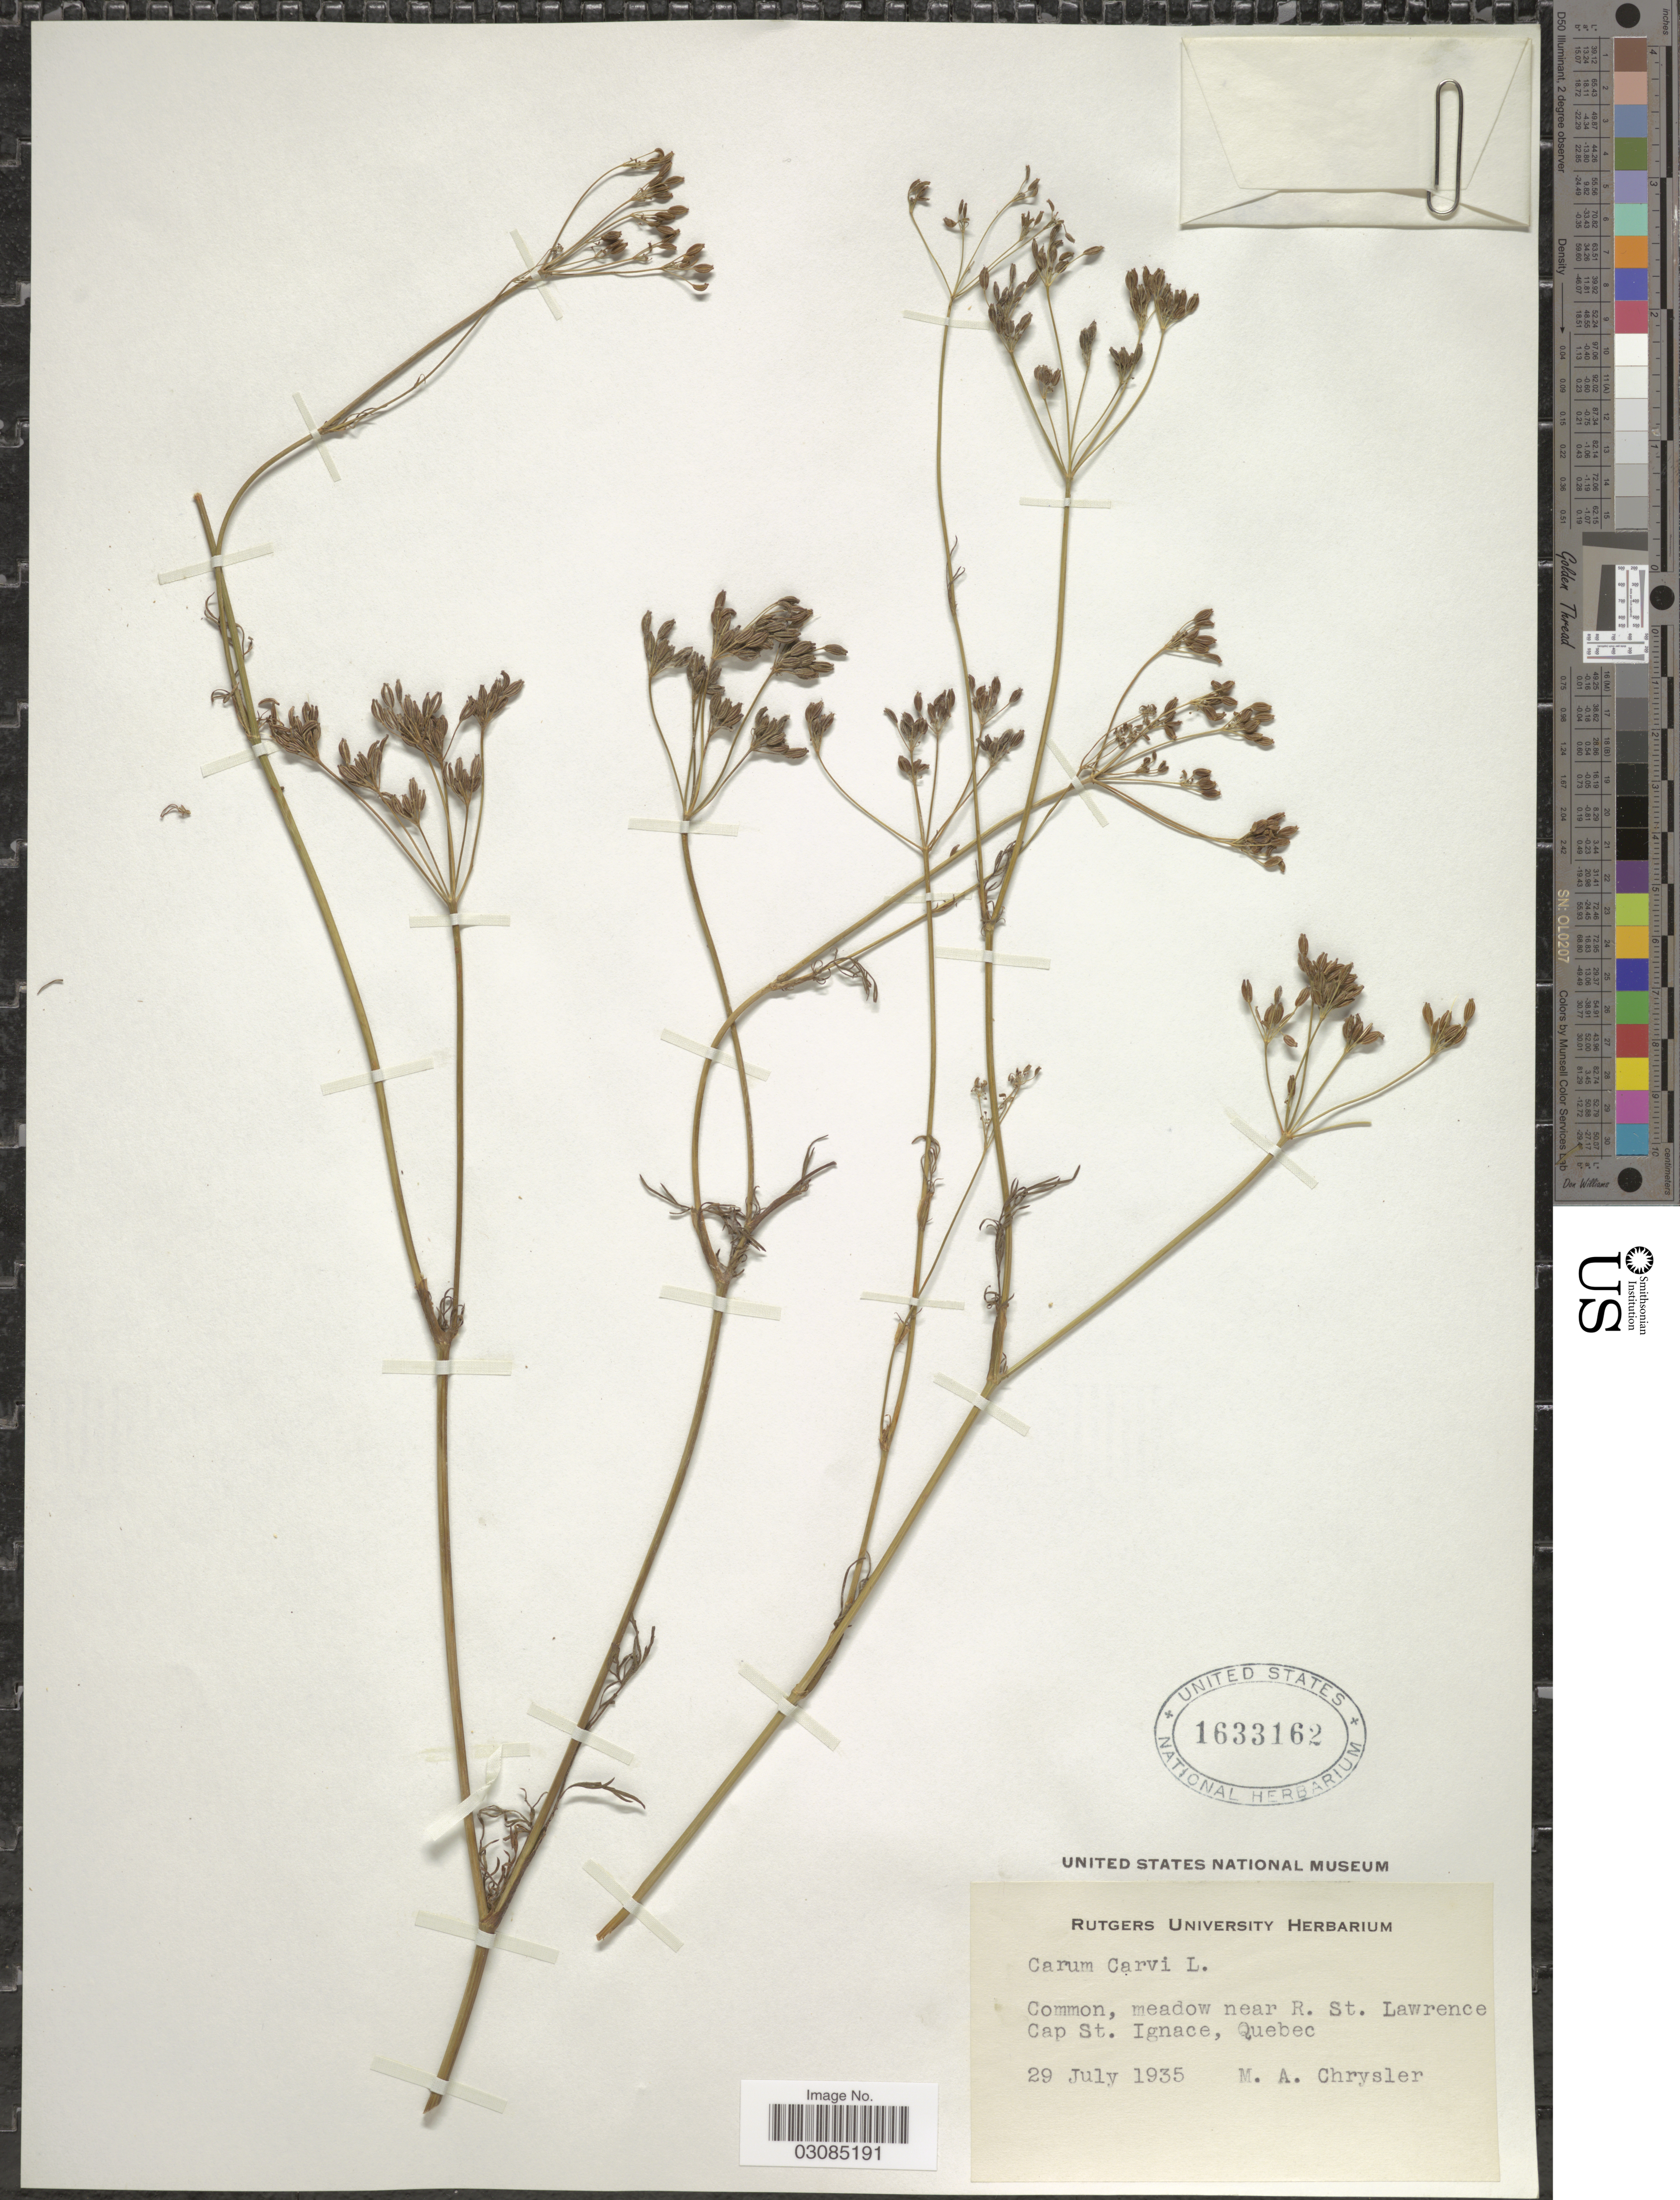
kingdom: Plantae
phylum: Tracheophyta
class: Magnoliopsida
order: Apiales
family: Apiaceae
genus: Carum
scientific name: Carum carvi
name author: L.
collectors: M. Chrysler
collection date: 1935-07-29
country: Canada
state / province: Quebec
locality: Common, meadow near R. St. Lawrence Cap St. Ignace.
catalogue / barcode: US 1633162